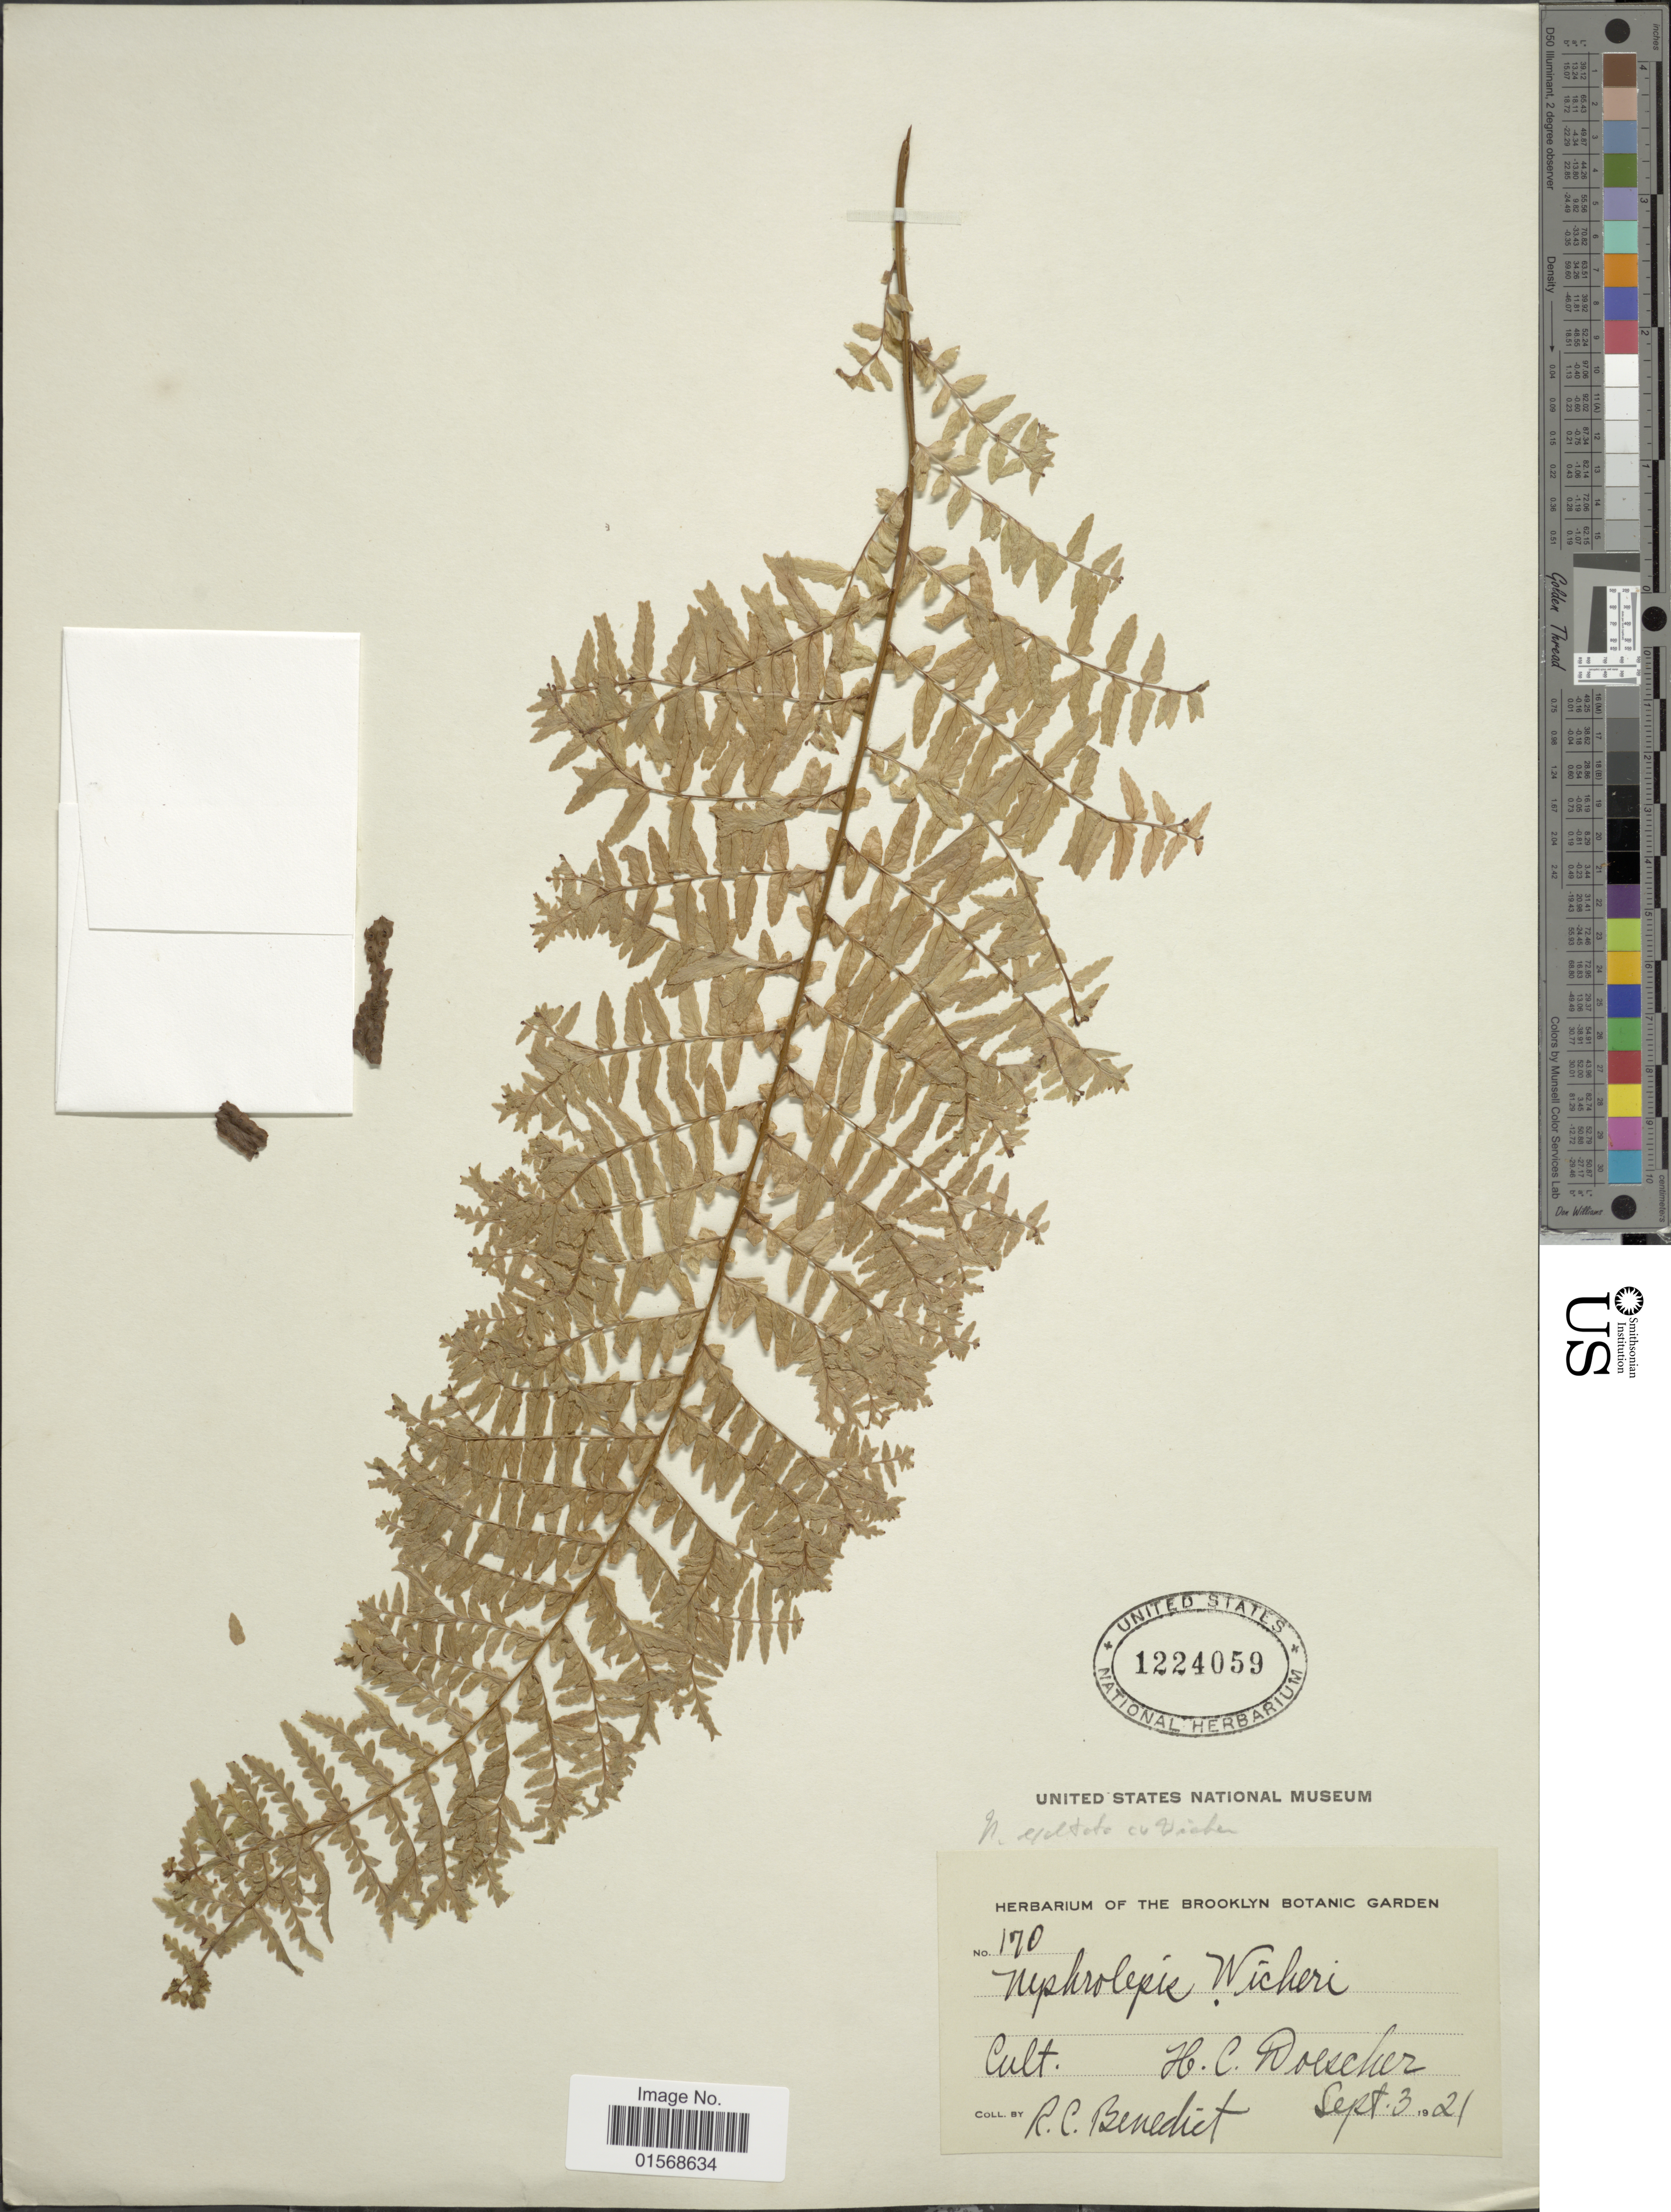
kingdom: Plantae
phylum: Tracheophyta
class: Polypodiopsida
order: Polypodiales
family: Nephrolepidaceae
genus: Nephrolepis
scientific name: Nephrolepis 'Wicher'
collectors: R. C. Benedict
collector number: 170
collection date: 1921-09-03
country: United States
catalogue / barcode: US 1224059